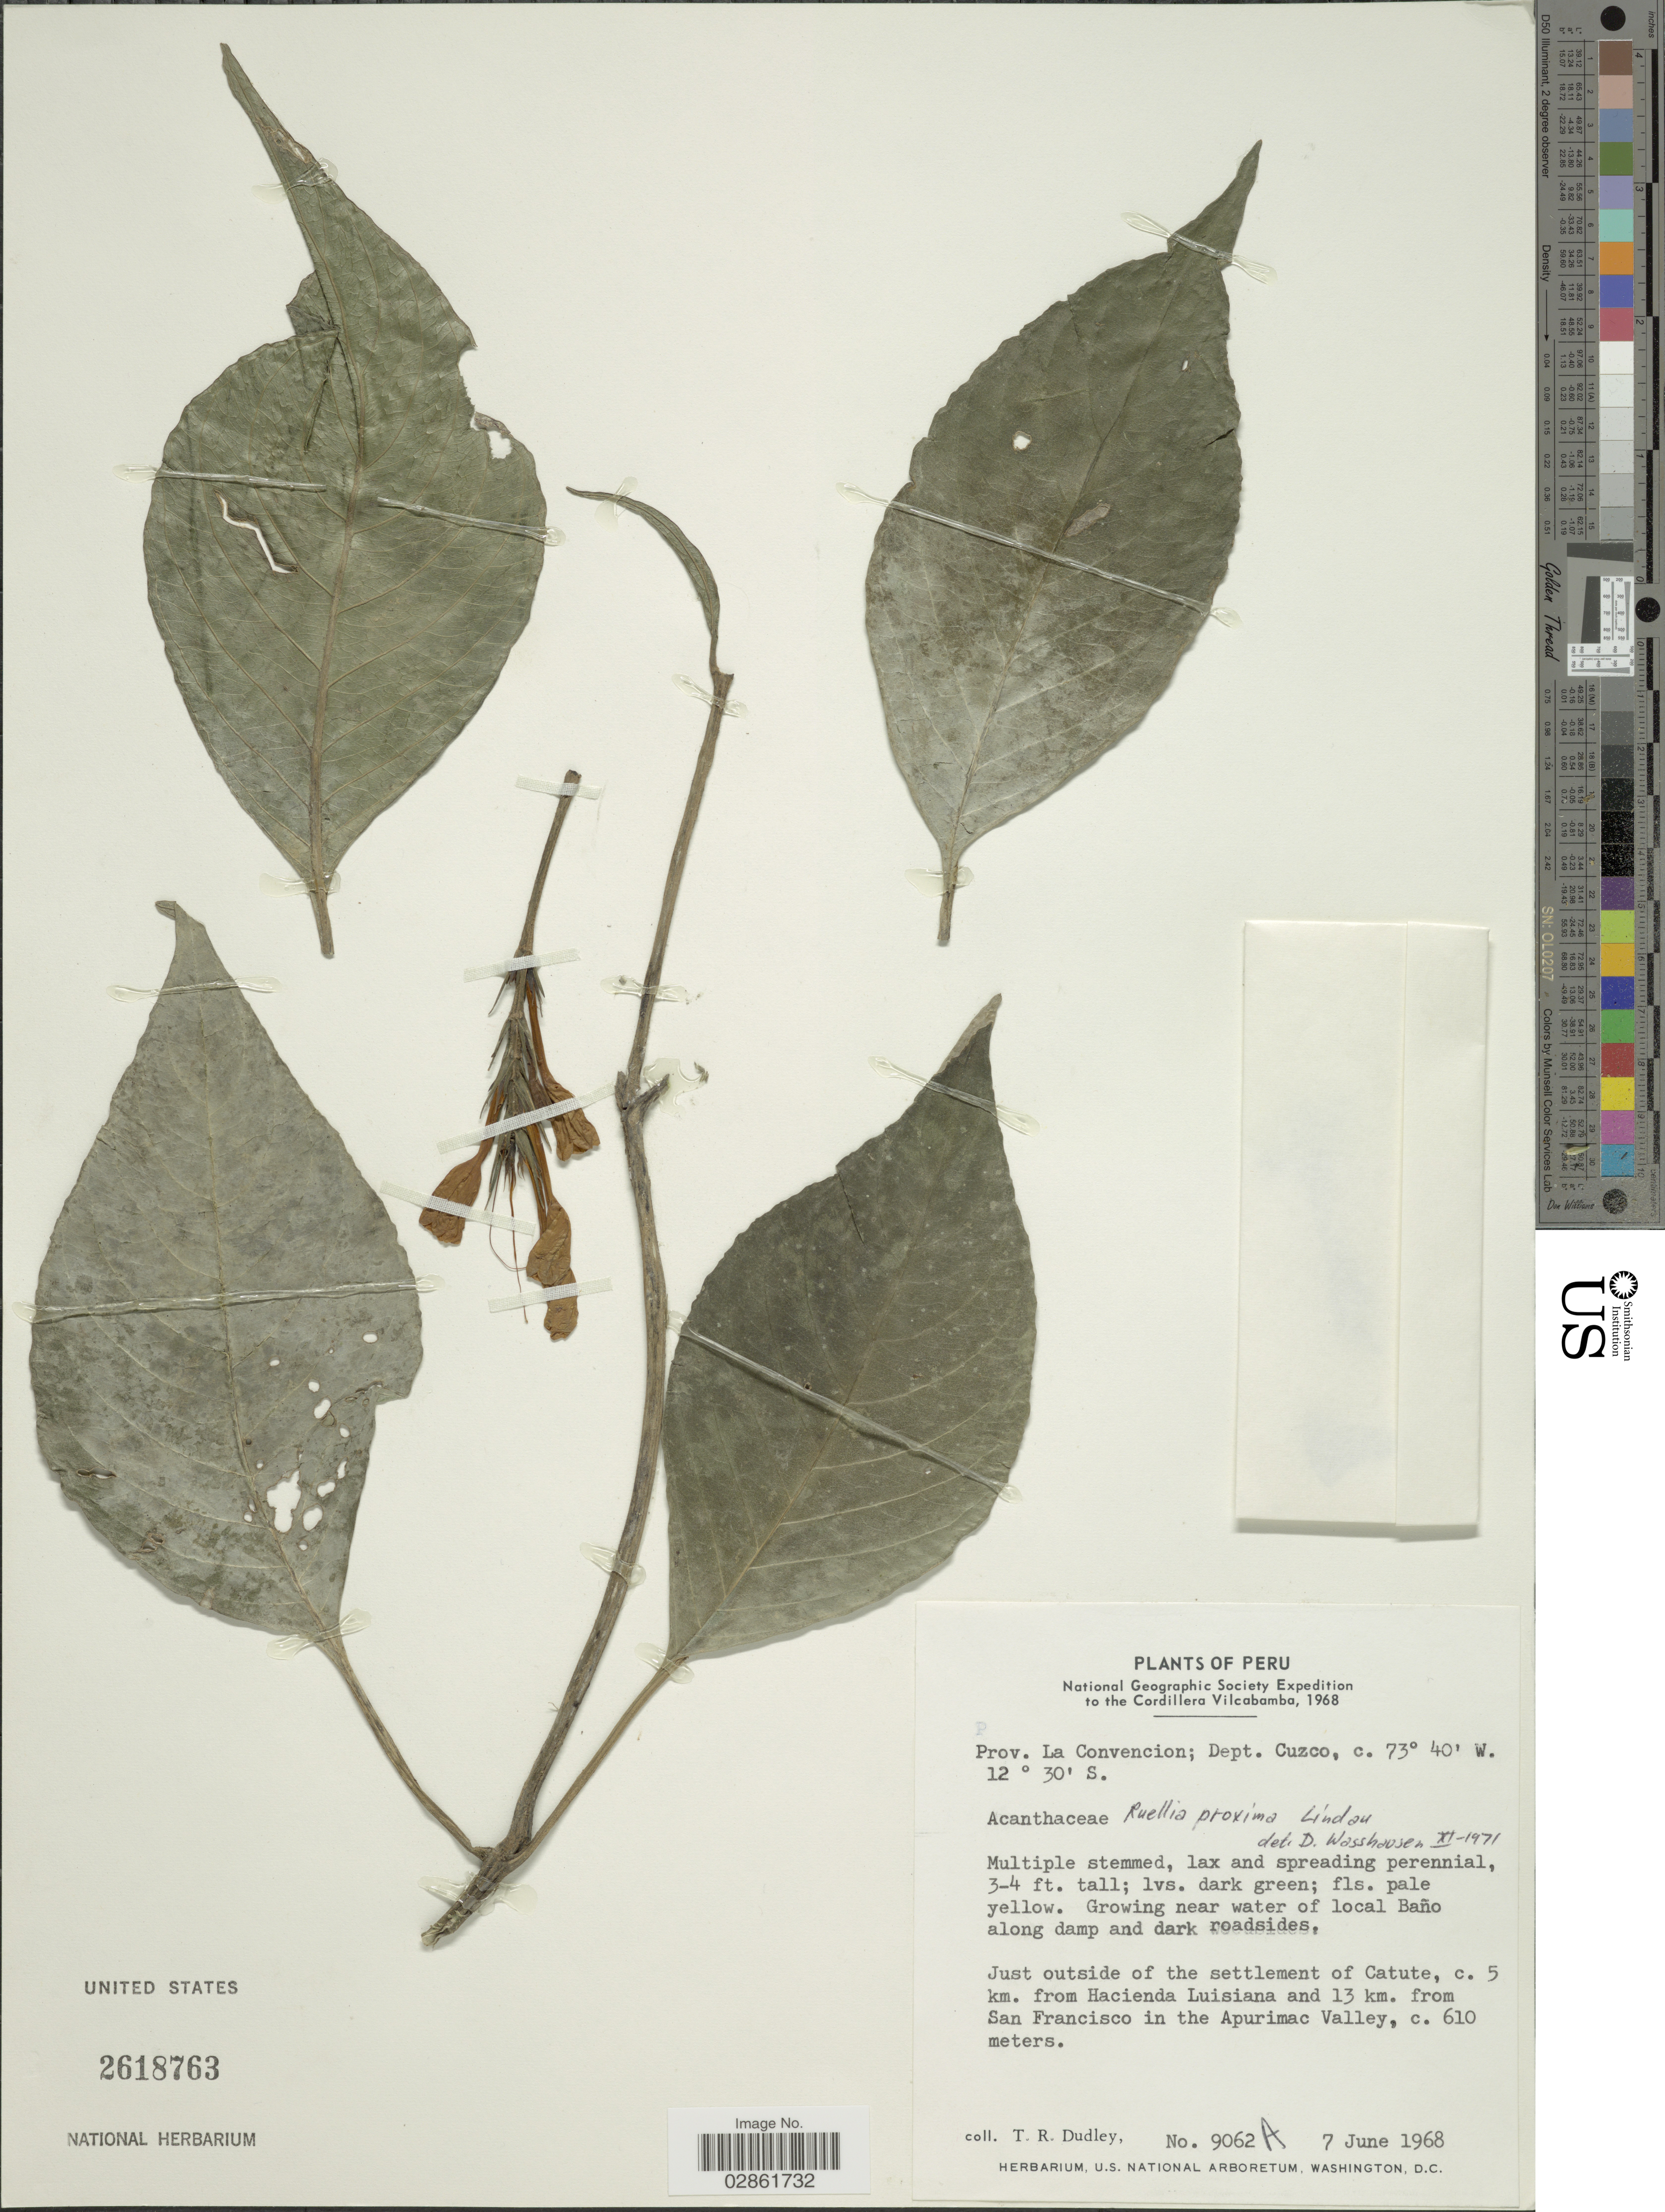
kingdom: Plantae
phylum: Tracheophyta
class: Magnoliopsida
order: Lamiales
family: Acanthaceae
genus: Ruellia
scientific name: Ruellia proxima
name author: Lindau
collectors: T. R. Dudley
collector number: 9062A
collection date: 1968-06-07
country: Peru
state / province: Cusco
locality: Prov. La Convencion; Dept. Cuzco. Near water of local Baño along damp and dark roadsides. Just outside of the settlement of Catute, c. 5 km. from Hacienda Luisiana and 13 km. from San Francisco in the Apurimac Valley. Cordillera Vilcabamba.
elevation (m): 610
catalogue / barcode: US 2618763